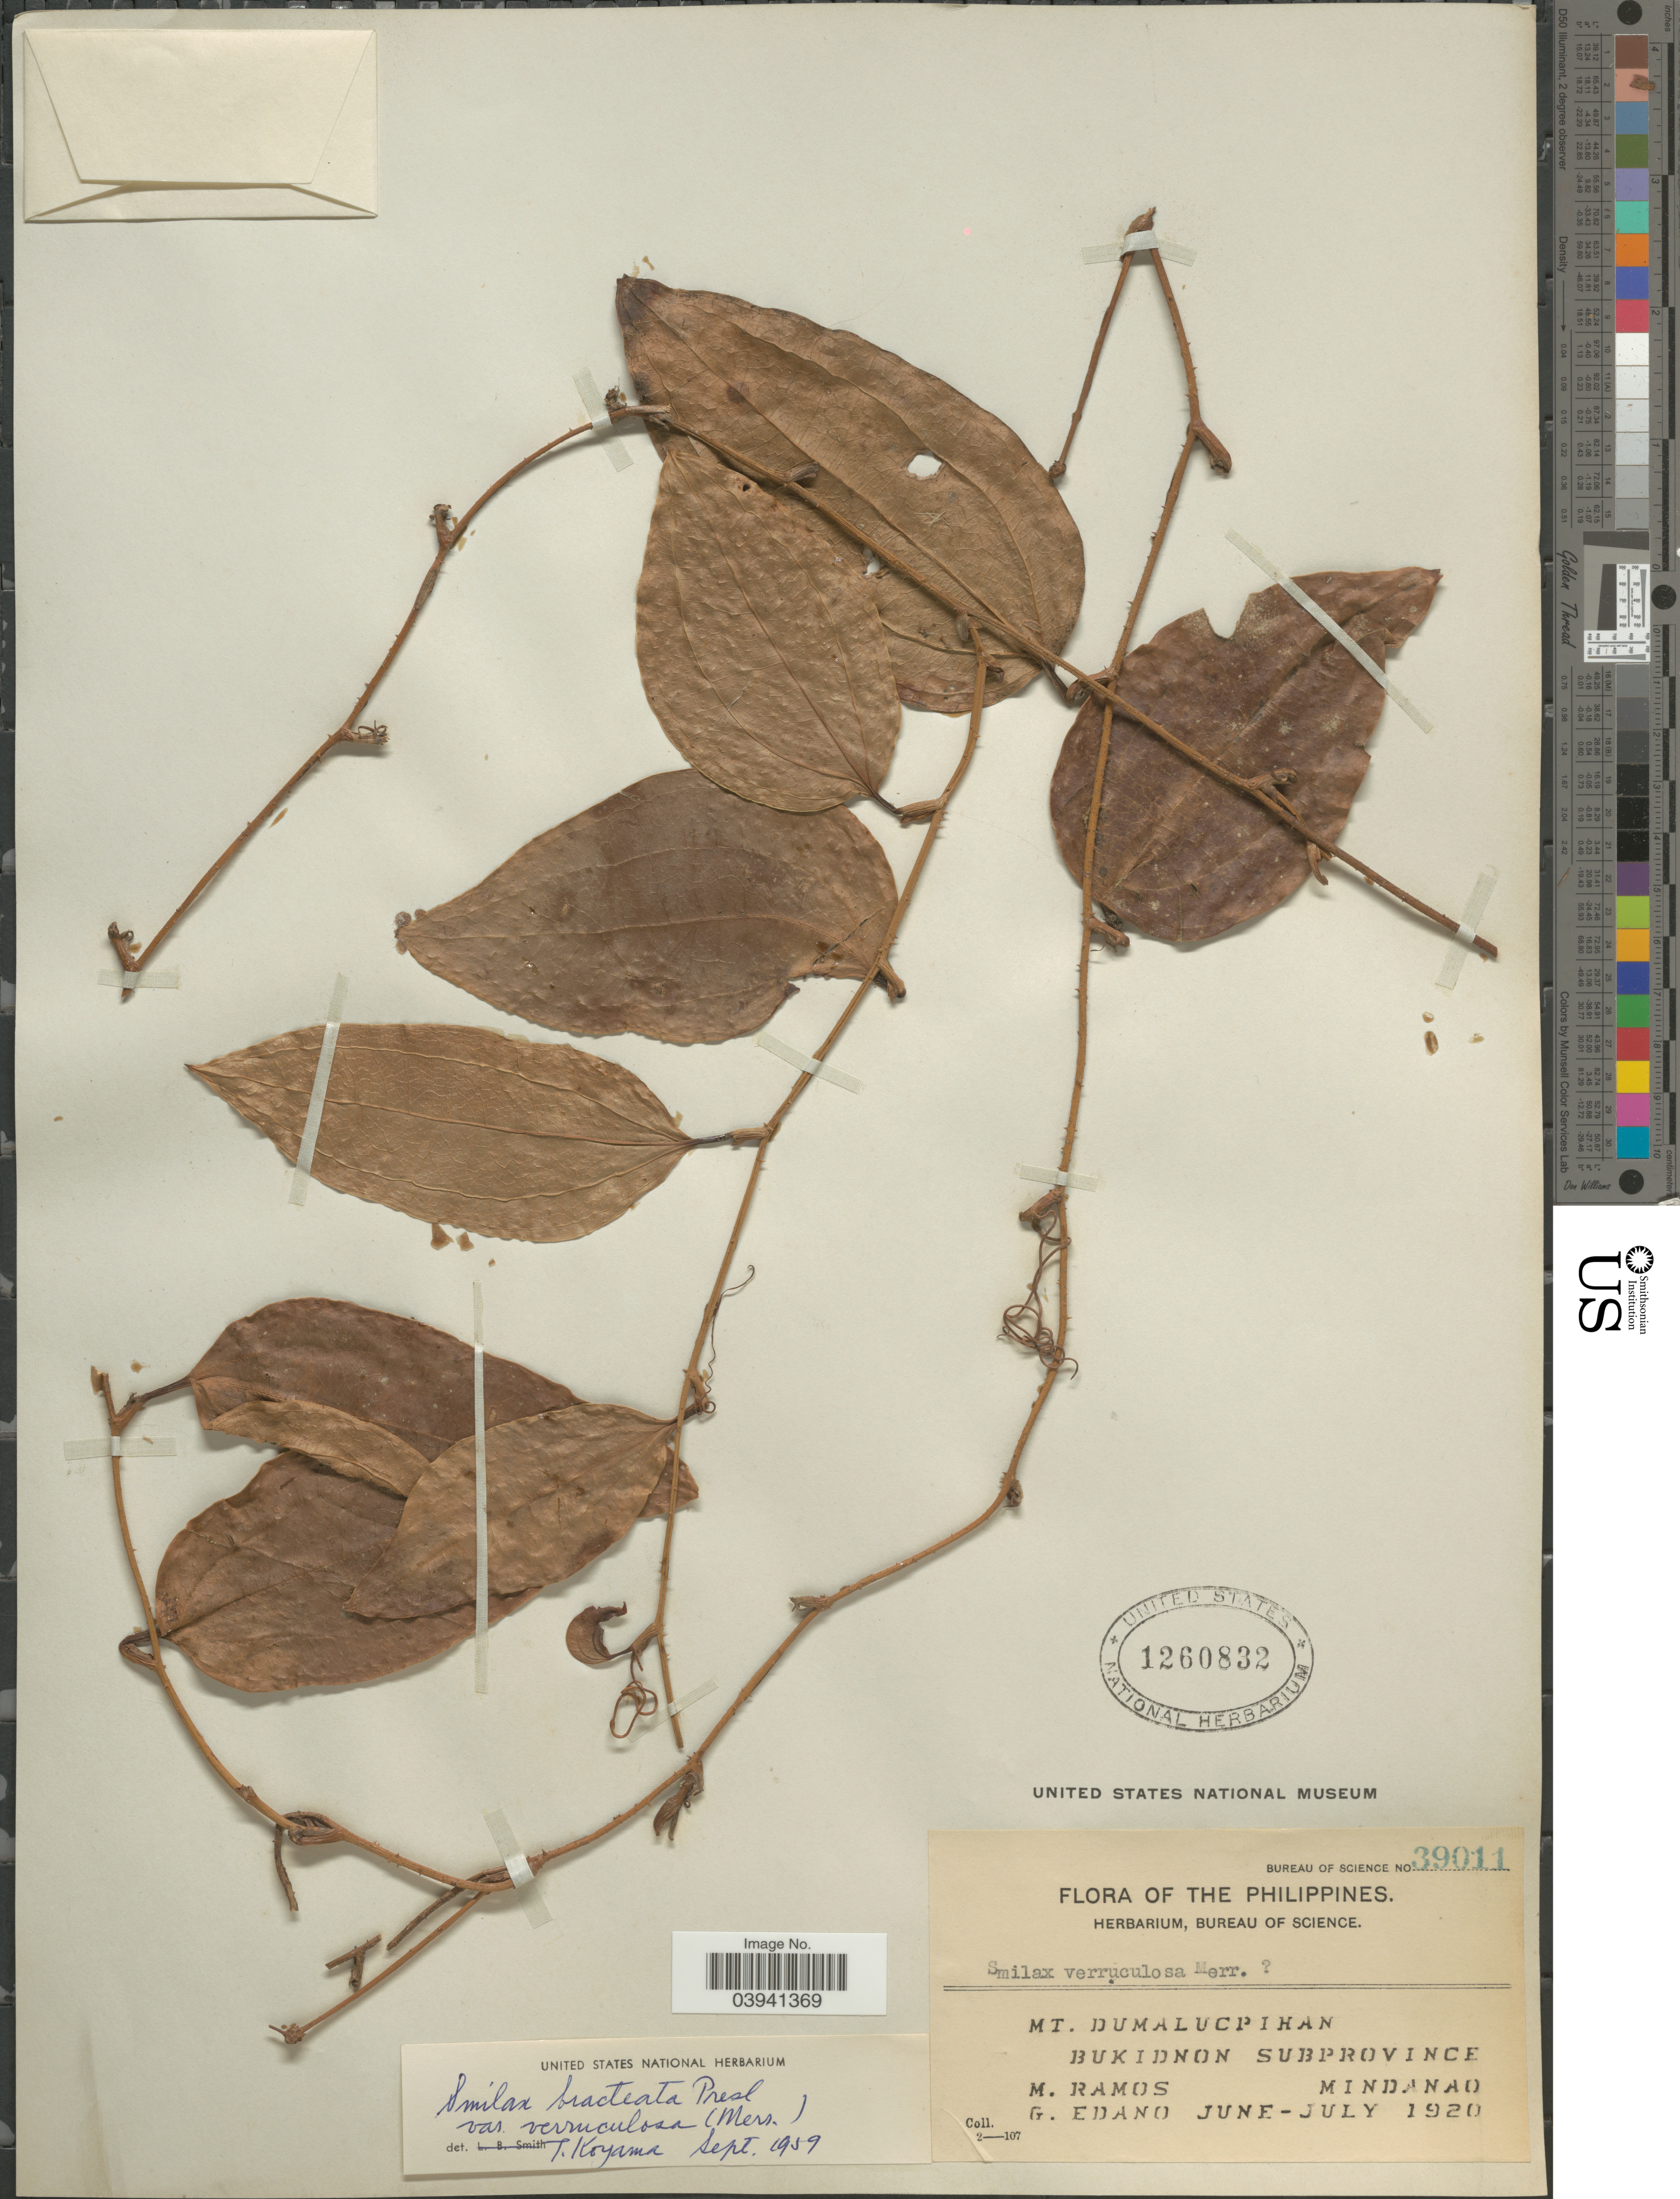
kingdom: Plantae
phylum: Tracheophyta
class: Liliopsida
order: Liliales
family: Smilacaceae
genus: Smilax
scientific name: Smilax verruculosa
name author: Merr.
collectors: M. Ramos & G. Edaño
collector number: Bureau of Science 39011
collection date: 1920-06/1920-07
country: Philippines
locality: Mt. Dumalucpihan. Bukidnon Subprovince. Mindanao.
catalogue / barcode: US 1260832